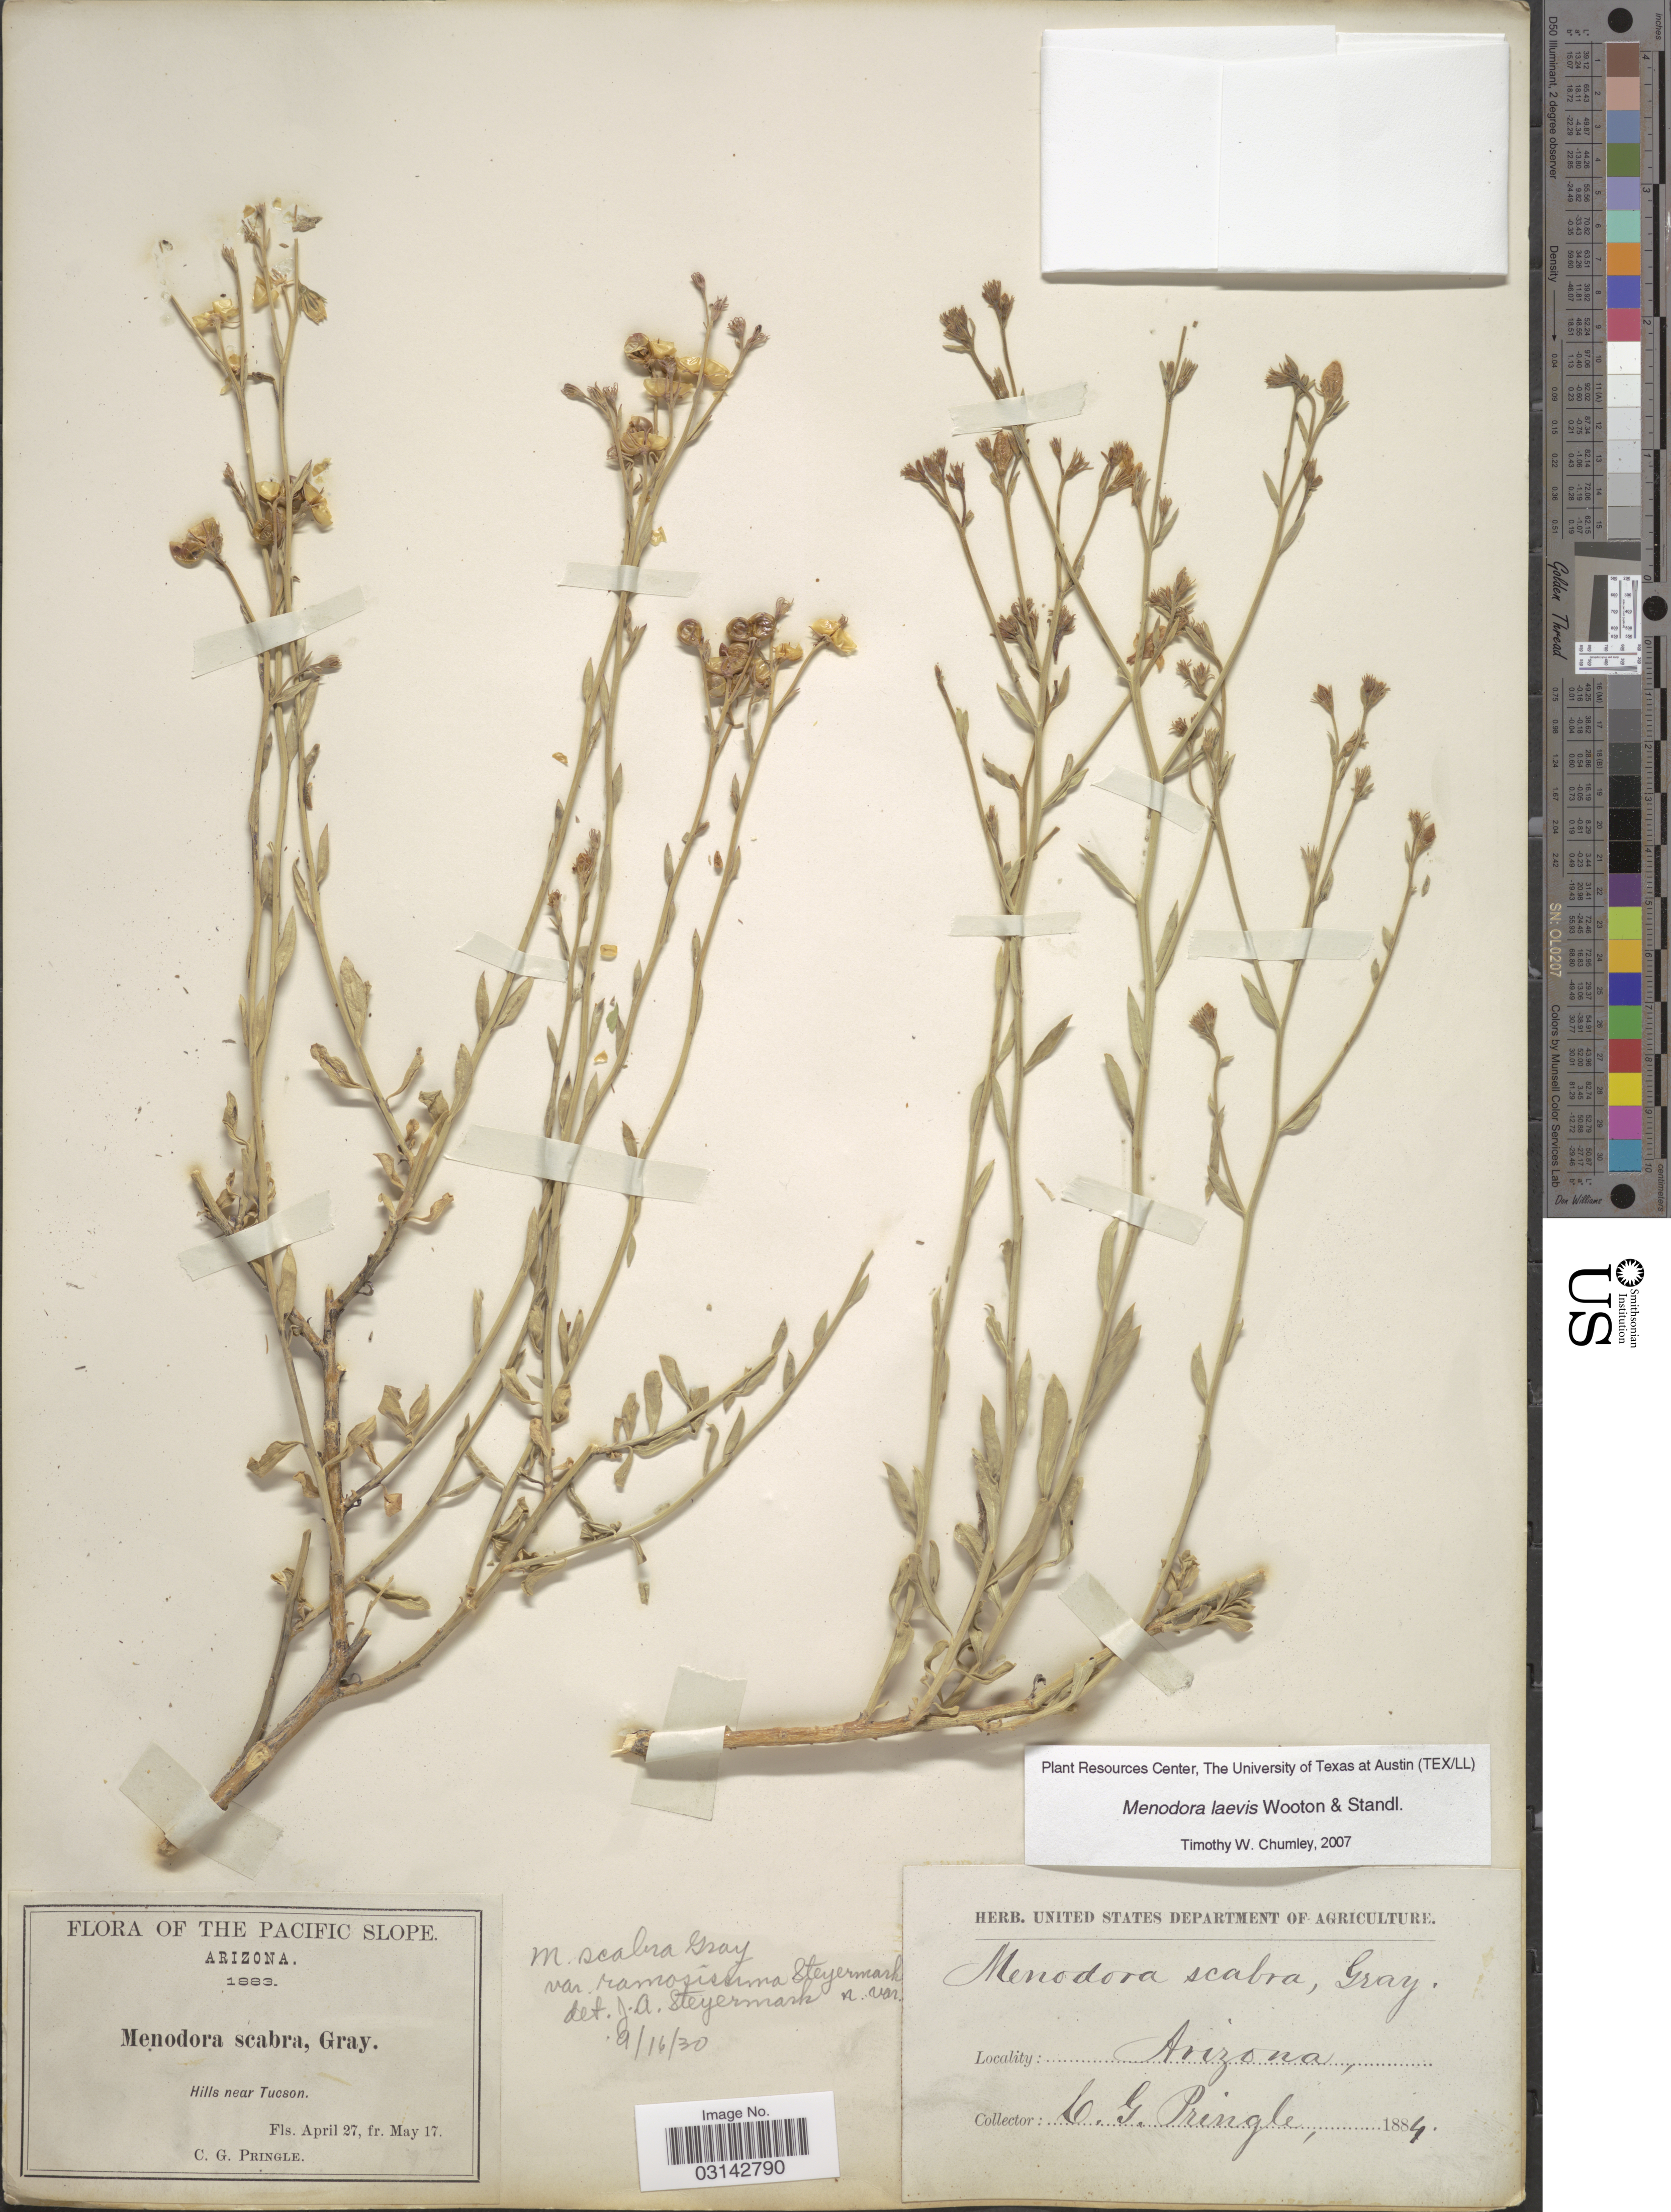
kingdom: Plantae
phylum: Tracheophyta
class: Magnoliopsida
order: Lamiales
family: Oleaceae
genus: Menodora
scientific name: Menodora laevis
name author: Wooton & Standl.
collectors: C. G. Pringle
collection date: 1883-04-27/1883-05-17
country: United States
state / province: Arizona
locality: Pacific Slope. Hills near Tucson.